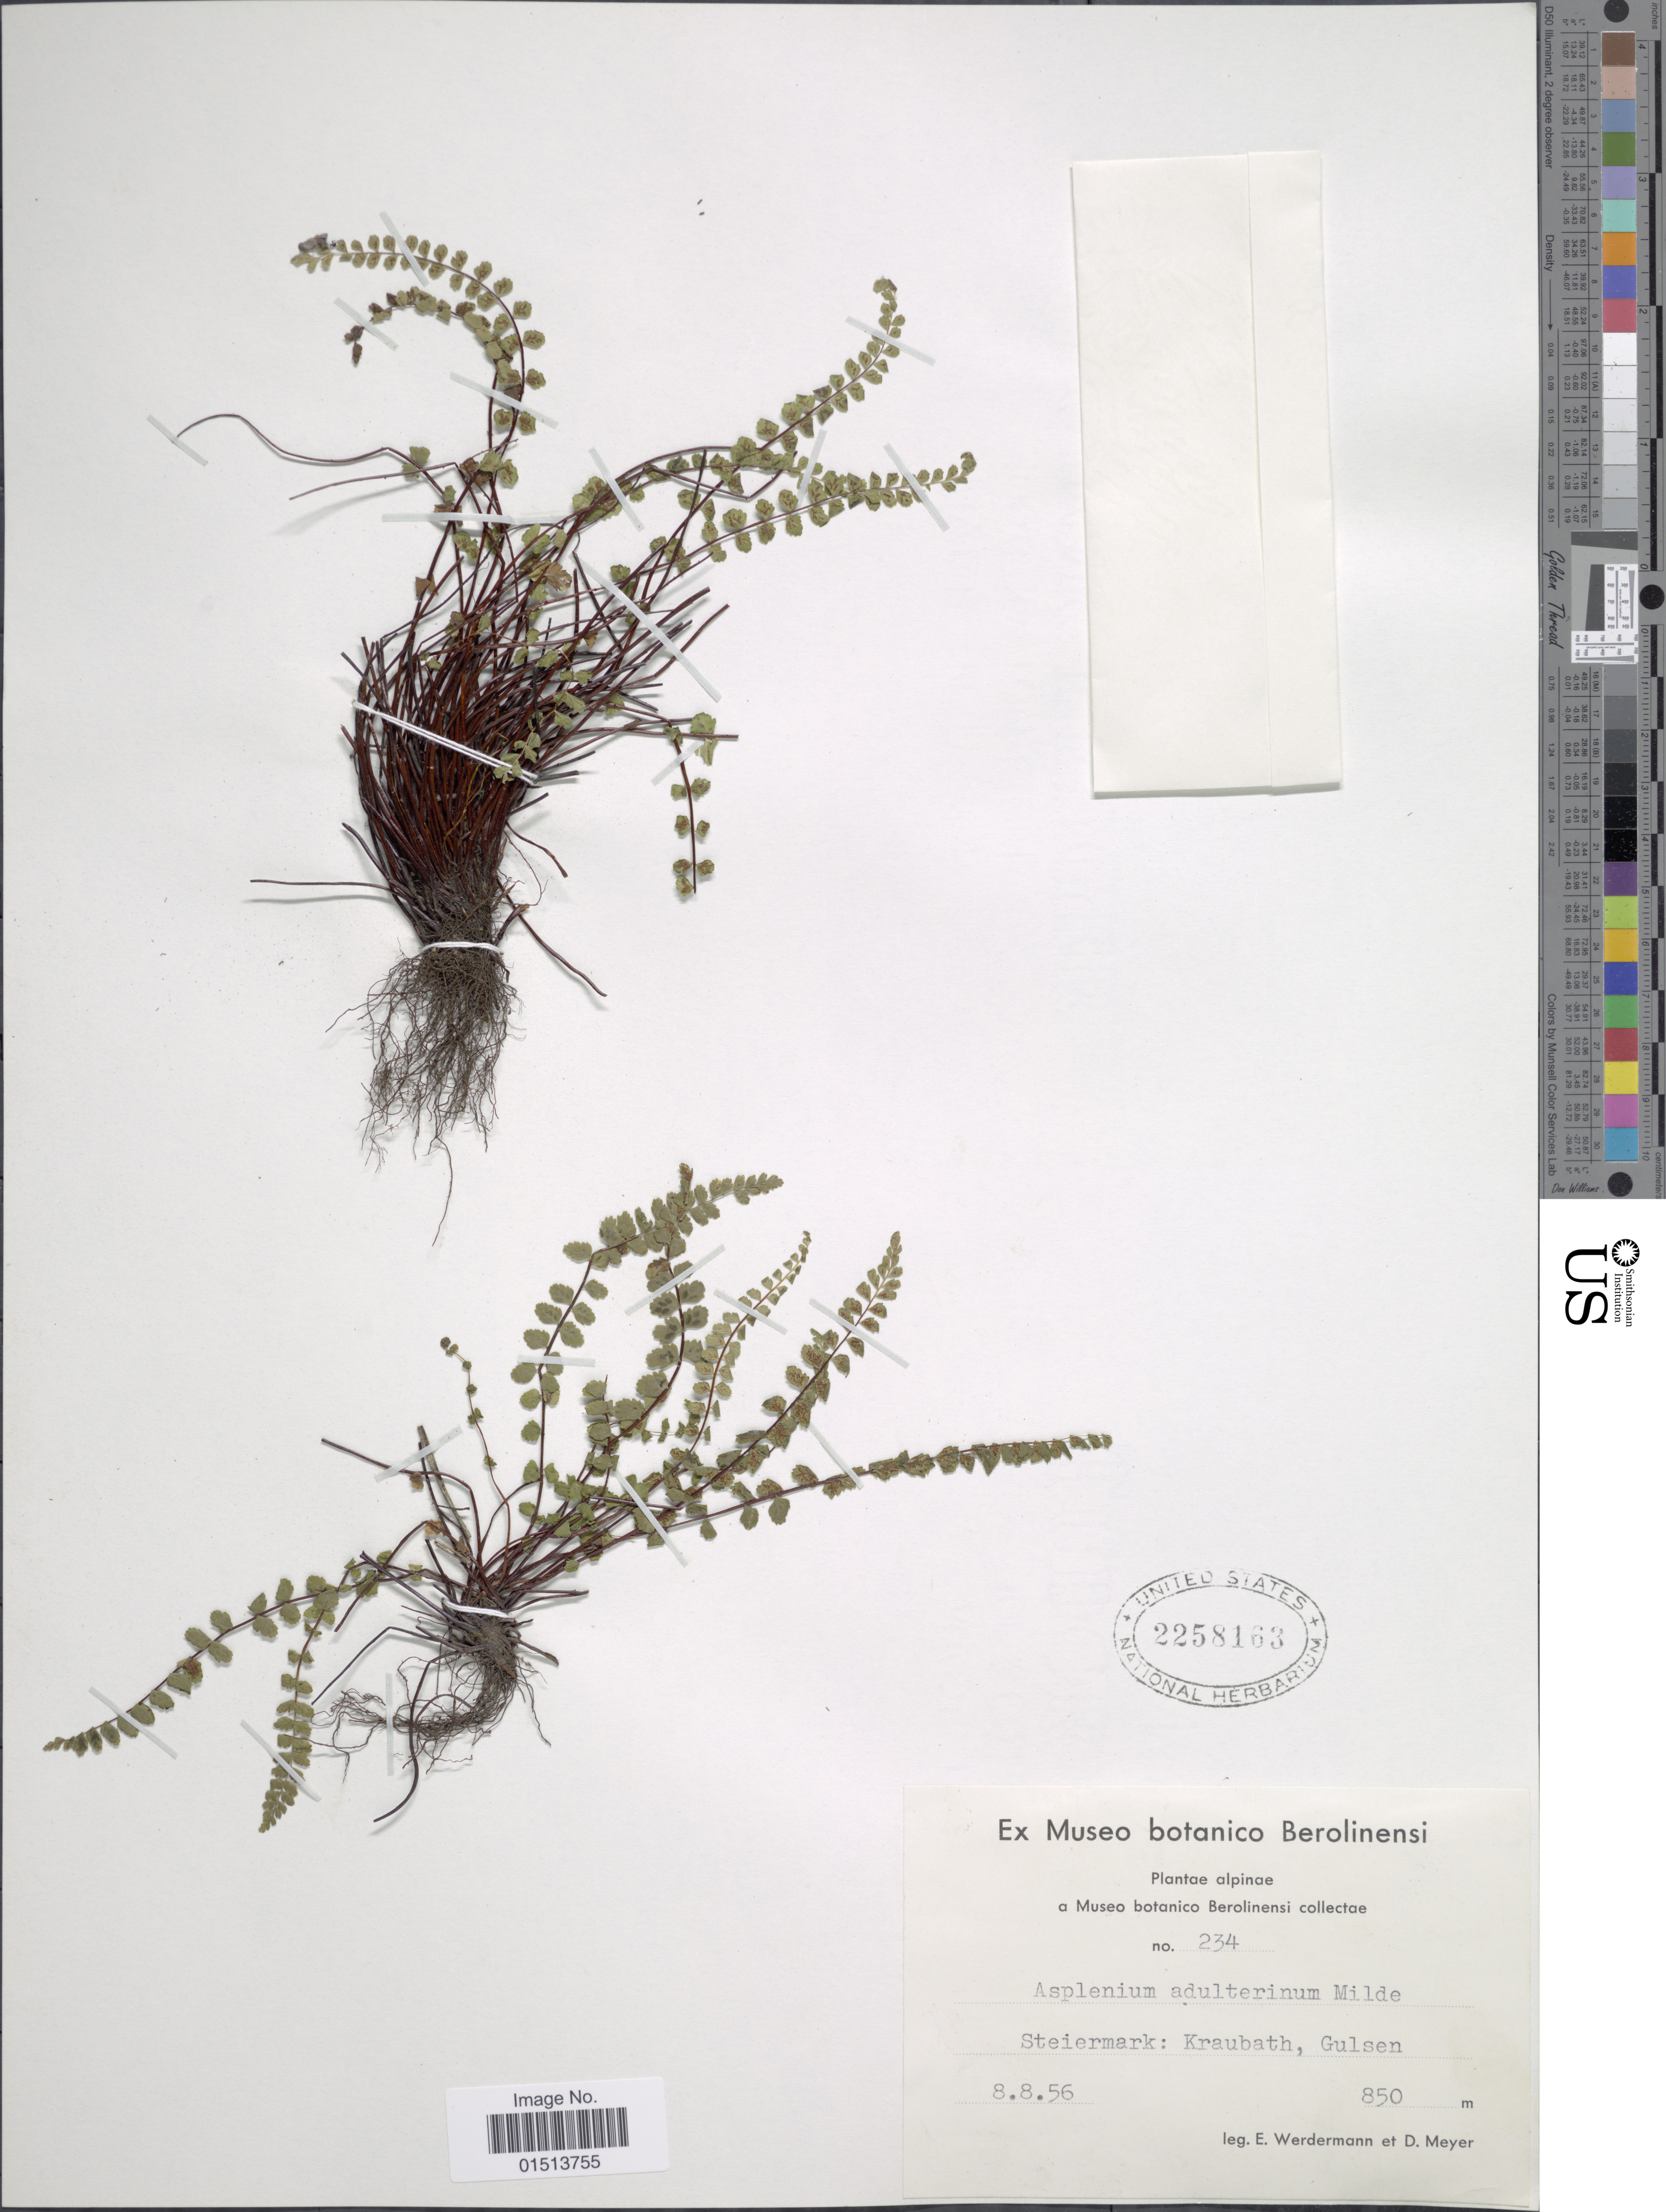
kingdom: Plantae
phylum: Tracheophyta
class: Polypodiopsida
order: Polypodiales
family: Aspleniaceae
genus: Asplenium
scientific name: Asplenium adulterinum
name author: Milde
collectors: E. Werdermann & D. Meyer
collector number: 234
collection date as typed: Transcribed d/m/y: 8/8/56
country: Austria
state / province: Steiermark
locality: Kraubarg, Gulsen.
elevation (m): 850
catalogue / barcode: US 2258163